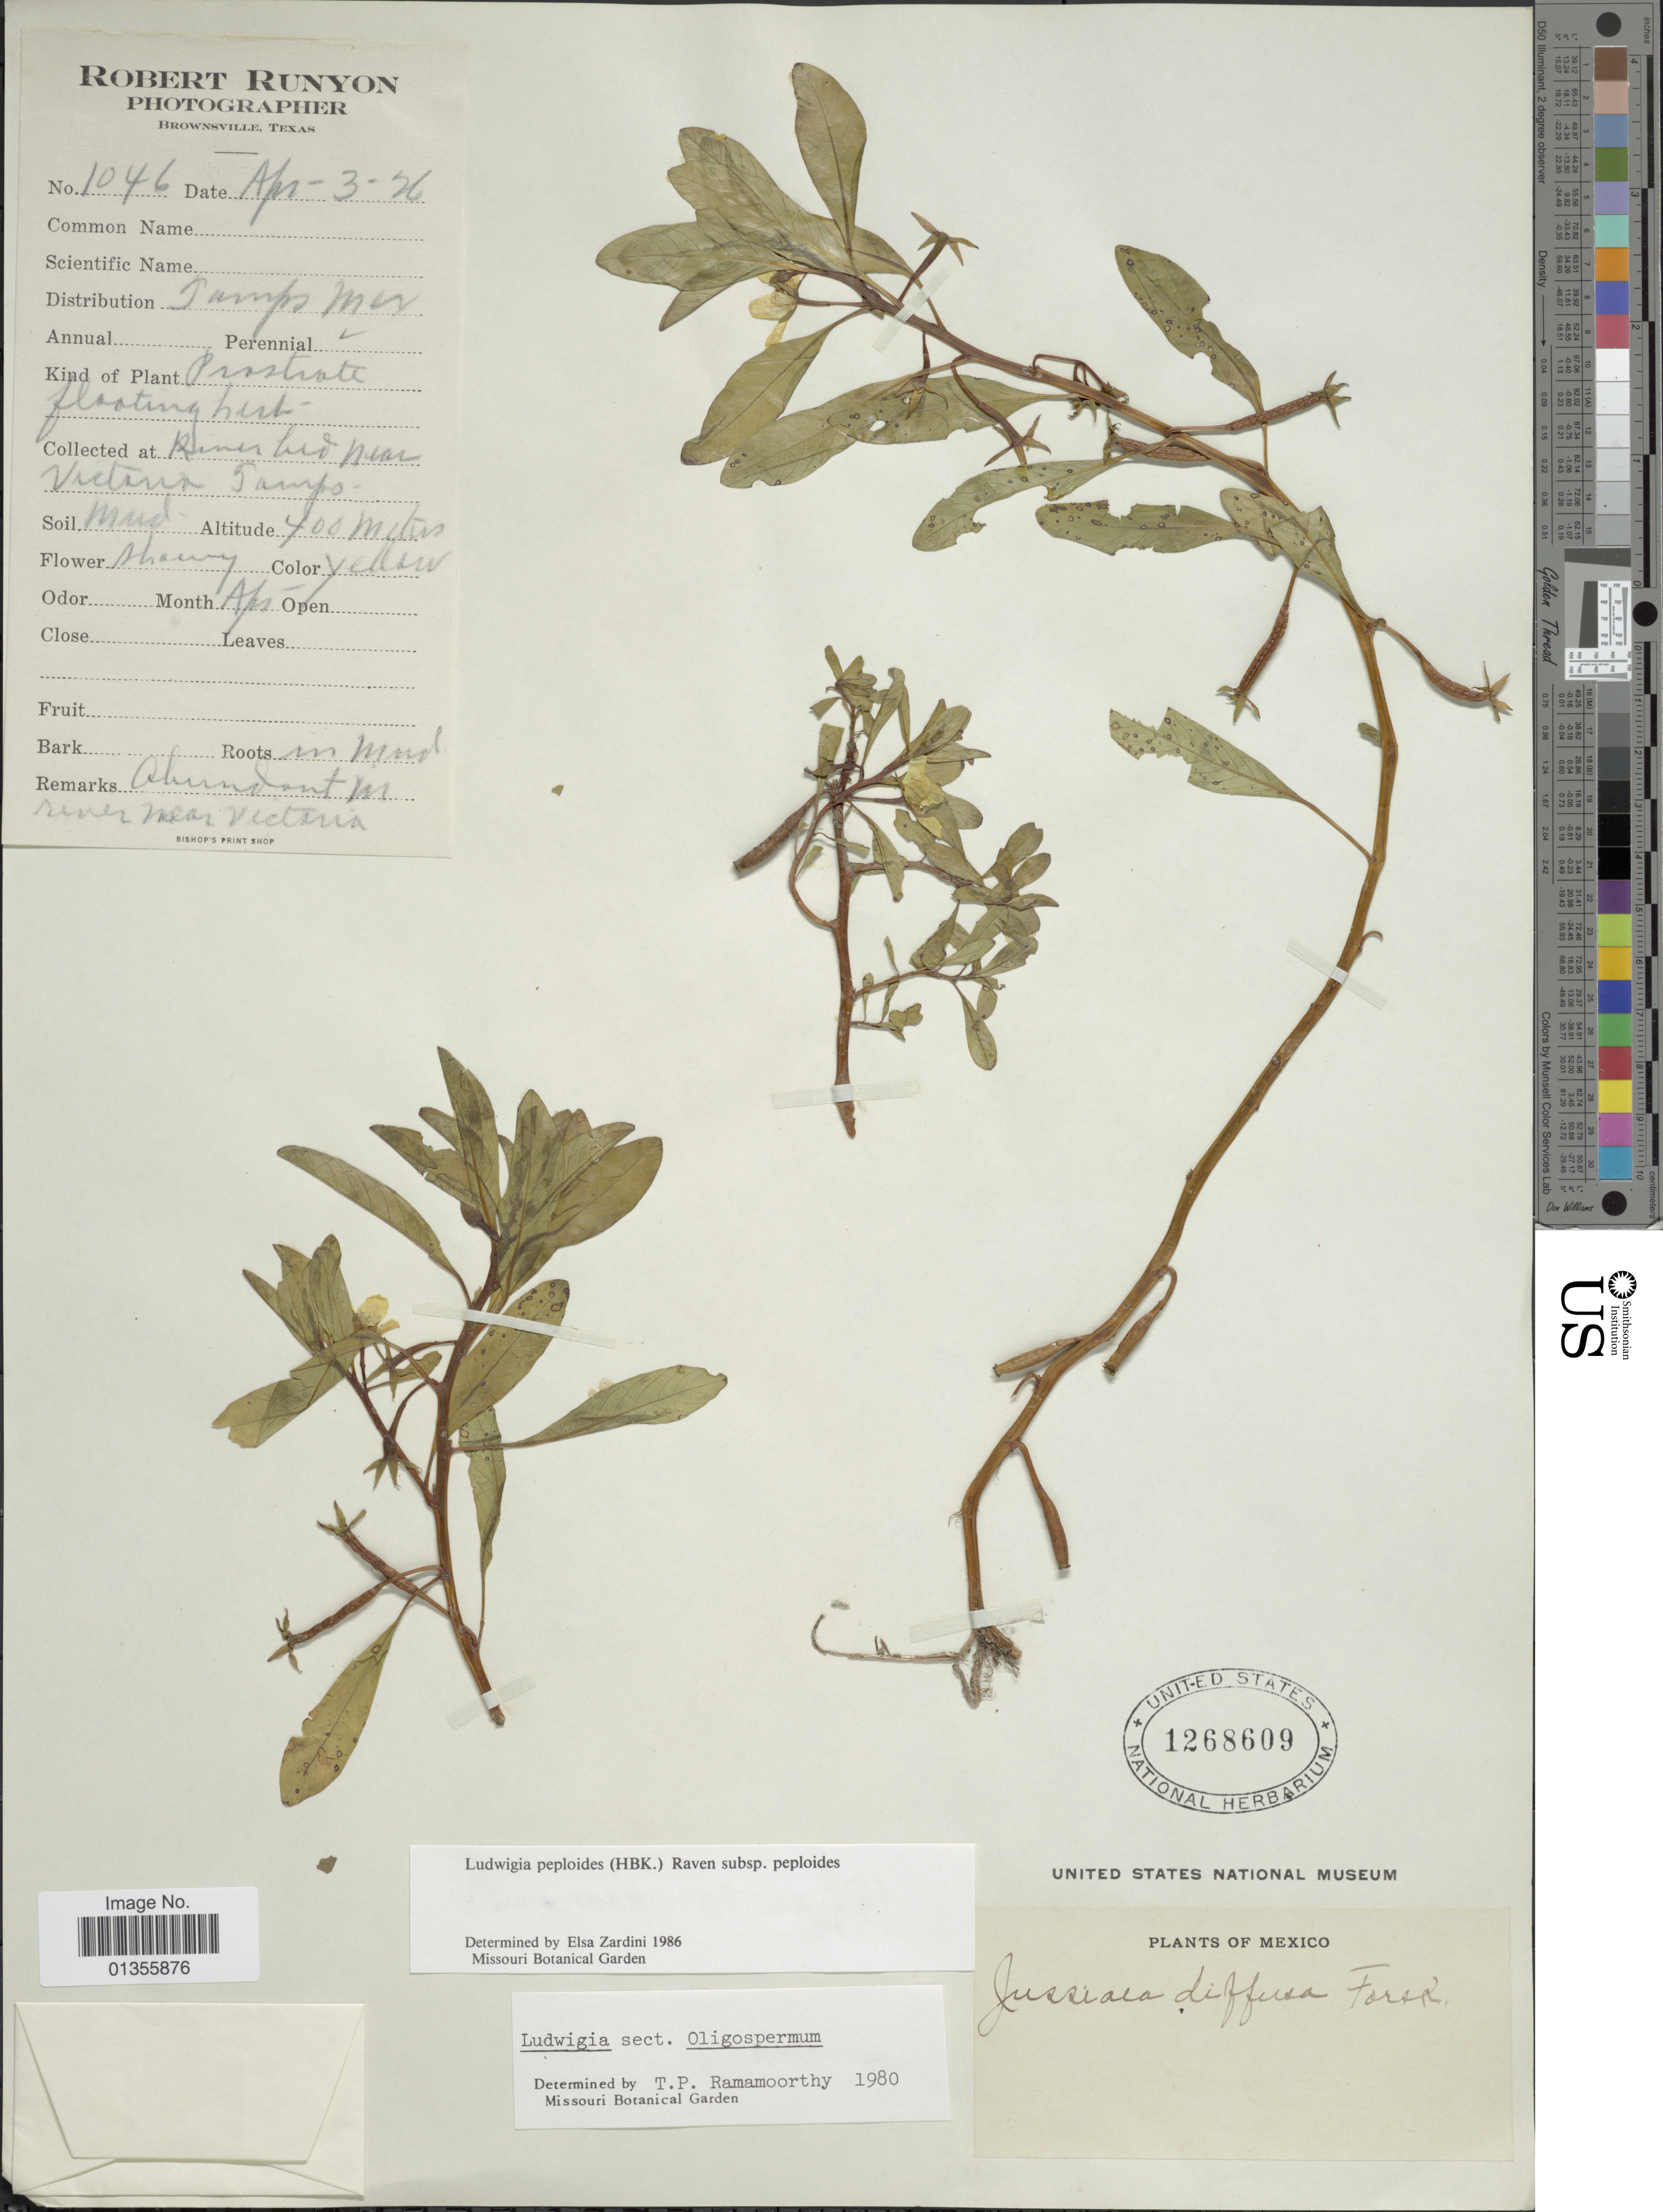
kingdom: Plantae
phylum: Tracheophyta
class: Magnoliopsida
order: Myrtales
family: Onagraceae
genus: Ludwigia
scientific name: Ludwigia peploides subsp. peploides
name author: (Kunth) P.H. Raven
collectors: R. Runyon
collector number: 1046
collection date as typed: Transcribed d/m/y: 3/4/26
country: Mexico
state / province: Tamaulipas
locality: River bed near Victoria Tamps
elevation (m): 400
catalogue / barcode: US 1268609